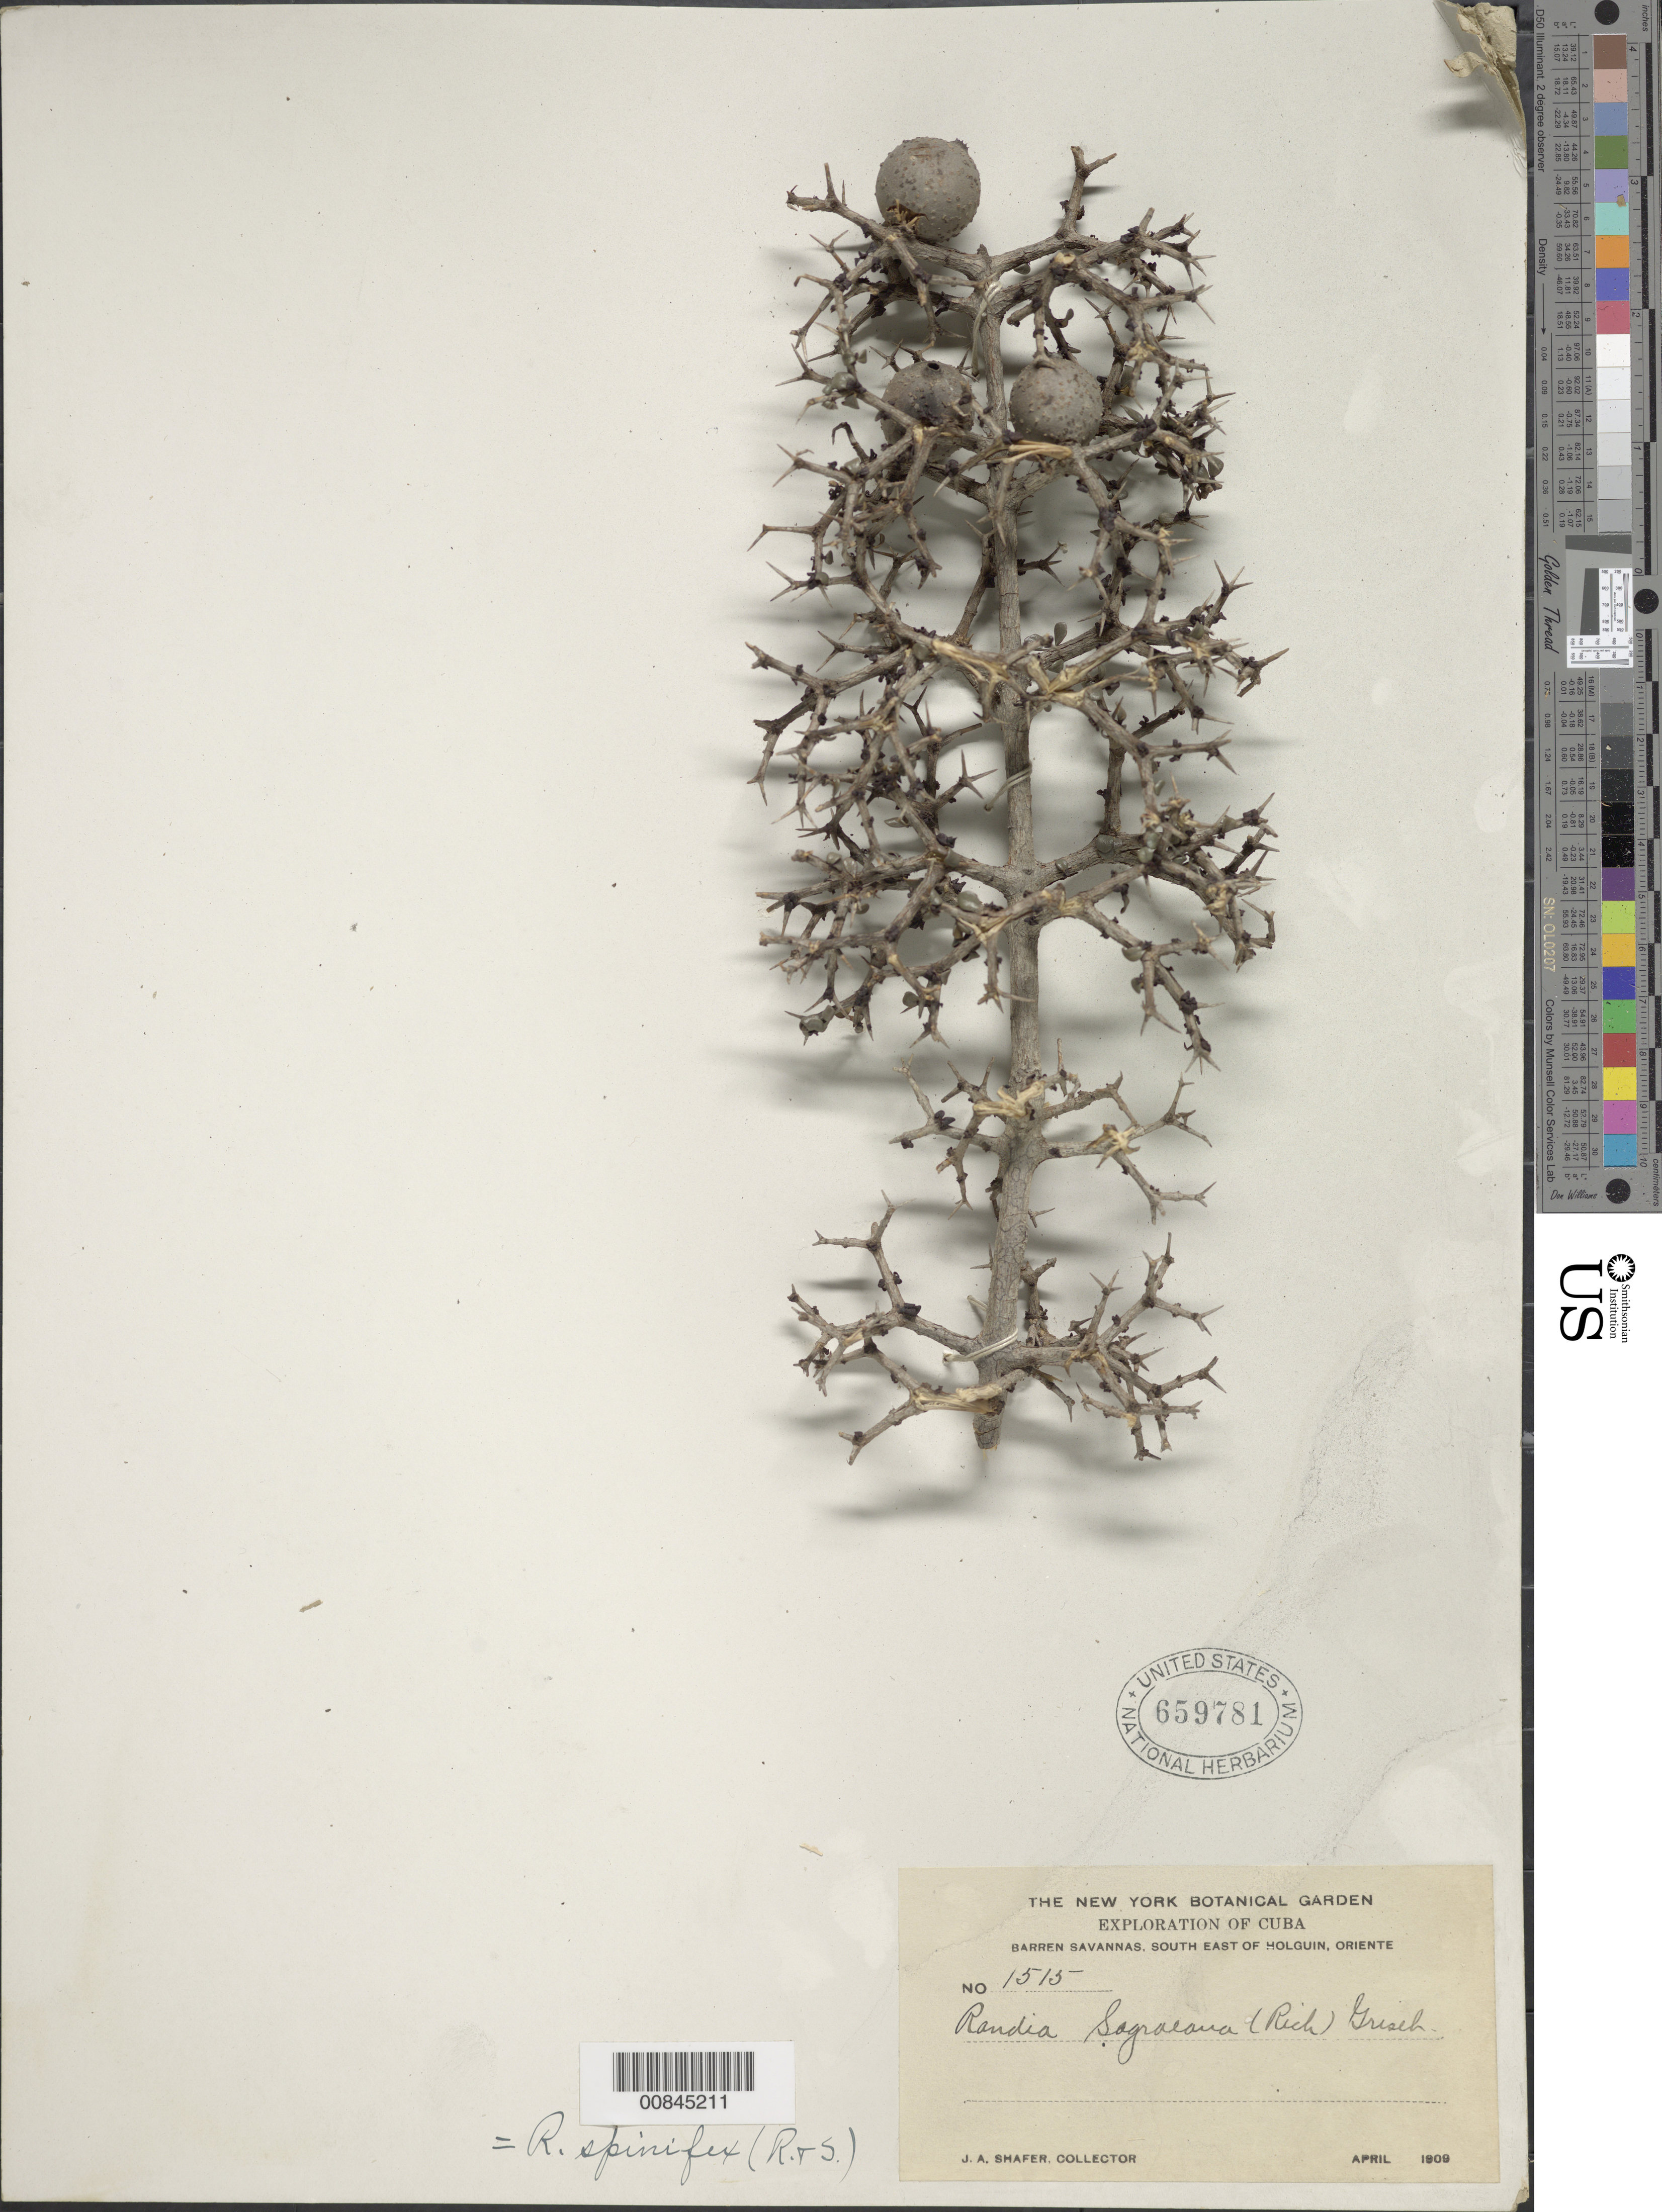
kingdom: Plantae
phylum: Tracheophyta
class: Magnoliopsida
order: Gentianales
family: Rubiaceae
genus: Randia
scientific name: Randia spinifex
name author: (Roem. & Schult.) Standl.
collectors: J. A. Shafer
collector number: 1515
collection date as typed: Apr 1909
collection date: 1909-04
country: Cuba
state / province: Oriente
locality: SE of Holguin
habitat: Barren savannas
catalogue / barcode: US 659781